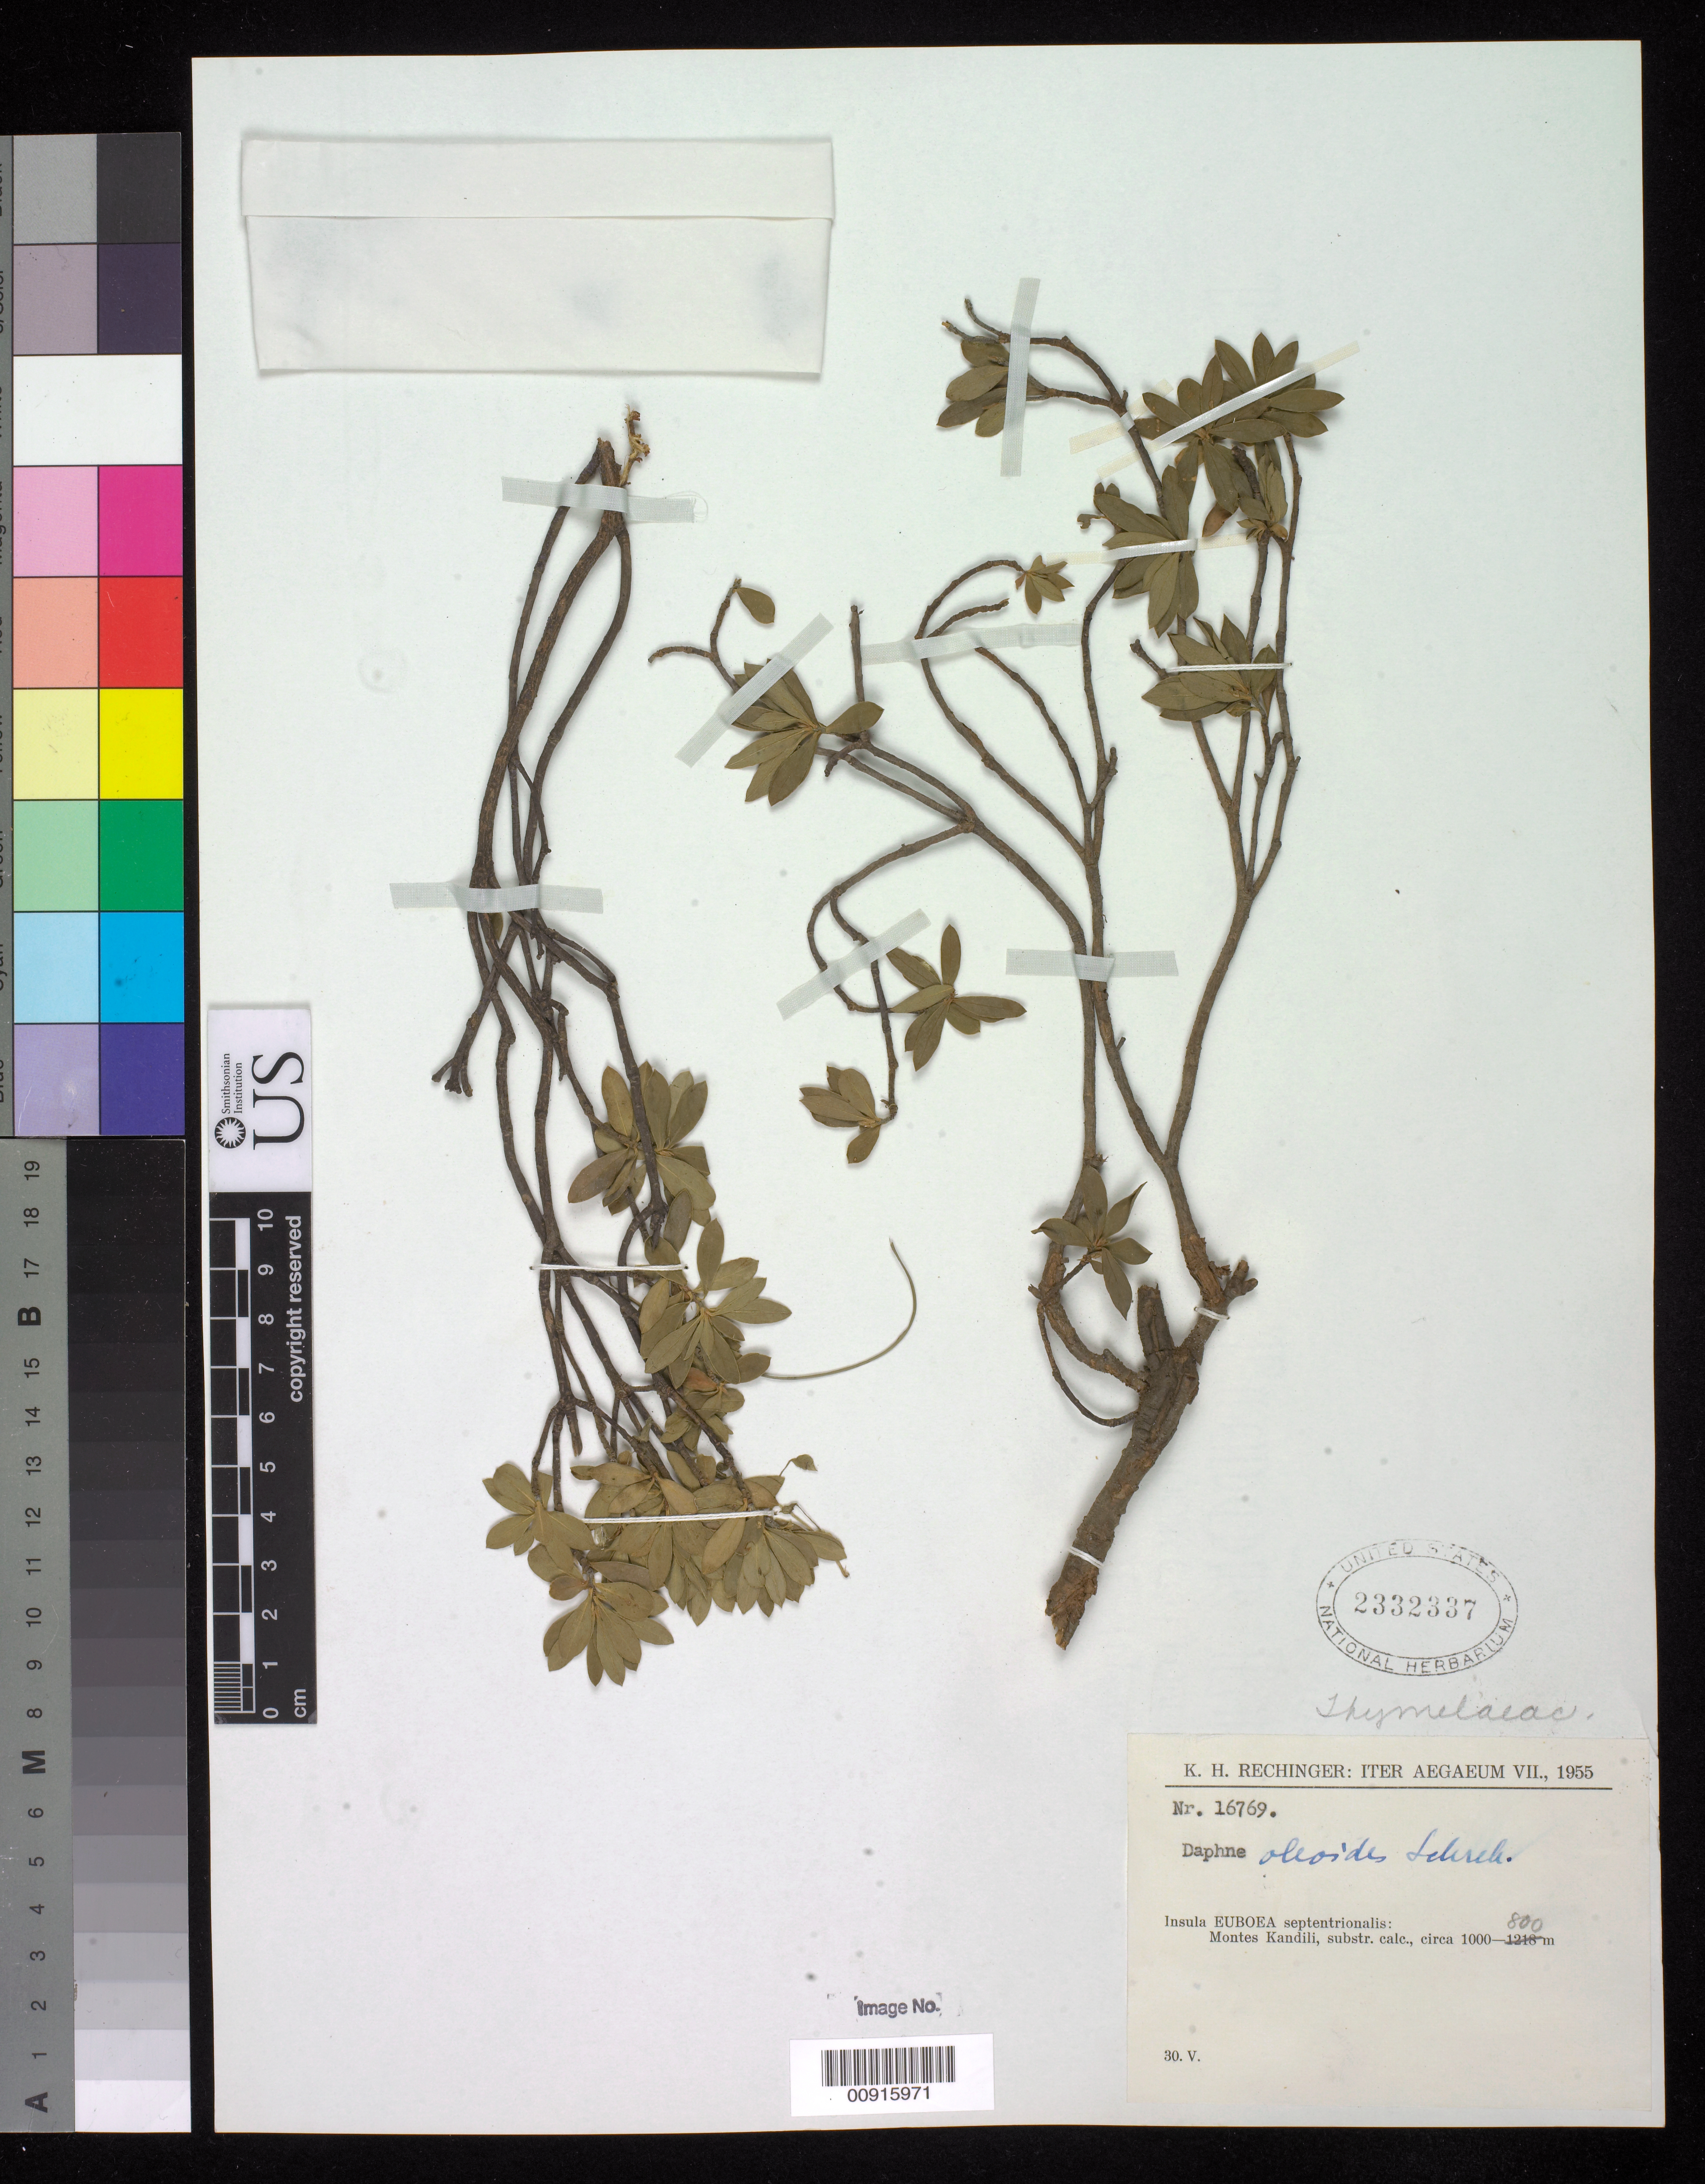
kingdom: Plantae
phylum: Tracheophyta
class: Magnoliopsida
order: Malvales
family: Thymelaeaceae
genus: Daphne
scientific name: Daphne oleoides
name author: L.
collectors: K. H. Rechinger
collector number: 16769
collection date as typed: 30 May 1955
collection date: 1955-05-30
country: Greece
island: Euboea I.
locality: Insula euboea septentrionalis: Montes Kandili, substr. Calc circ 1000-800m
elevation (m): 800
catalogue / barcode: US 2332337